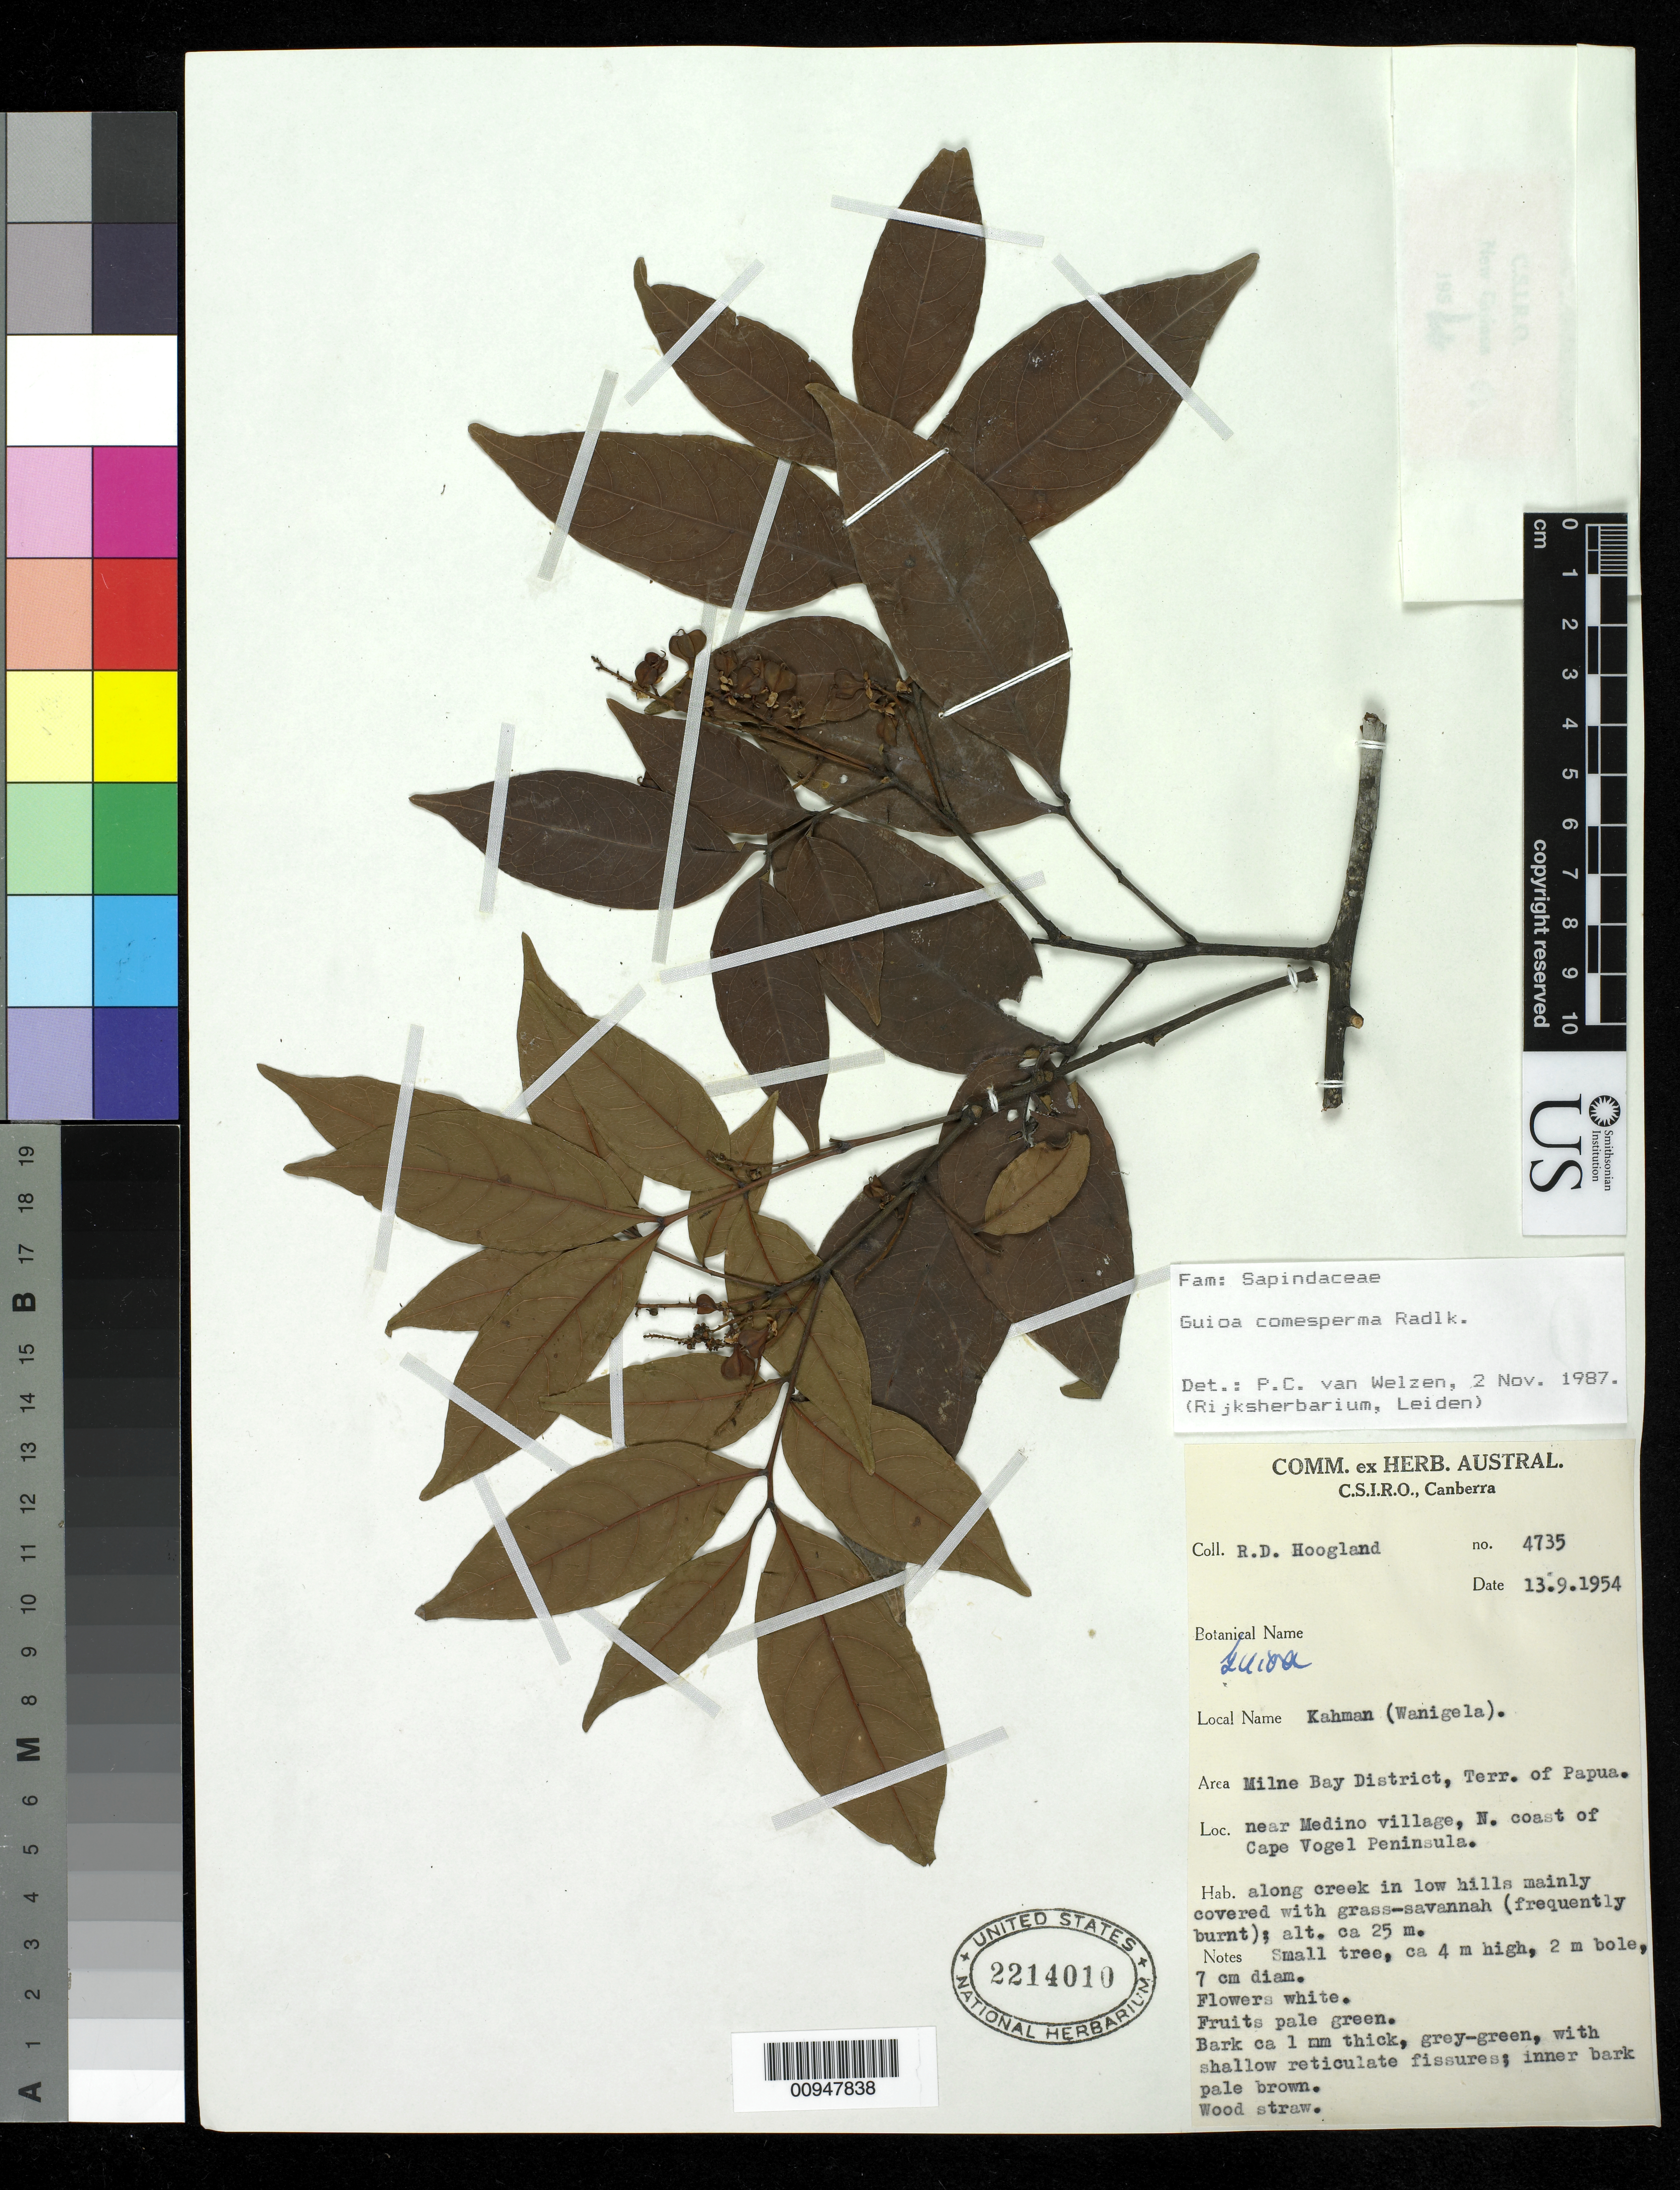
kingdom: Plantae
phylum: Tracheophyta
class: Magnoliopsida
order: Sapindales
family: Sapindaceae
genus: Guioa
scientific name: Guioa comesperma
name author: Radlk.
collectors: R. D. Hoogland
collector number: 4735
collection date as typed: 13 Sep 1954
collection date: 1954-09-13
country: Papua New Guinea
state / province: Milne Bay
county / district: Baniara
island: New Guinea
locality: Milne Bay District, near Medino village, N. coast of Cape Vogel peninsula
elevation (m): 25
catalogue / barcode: US 2214010